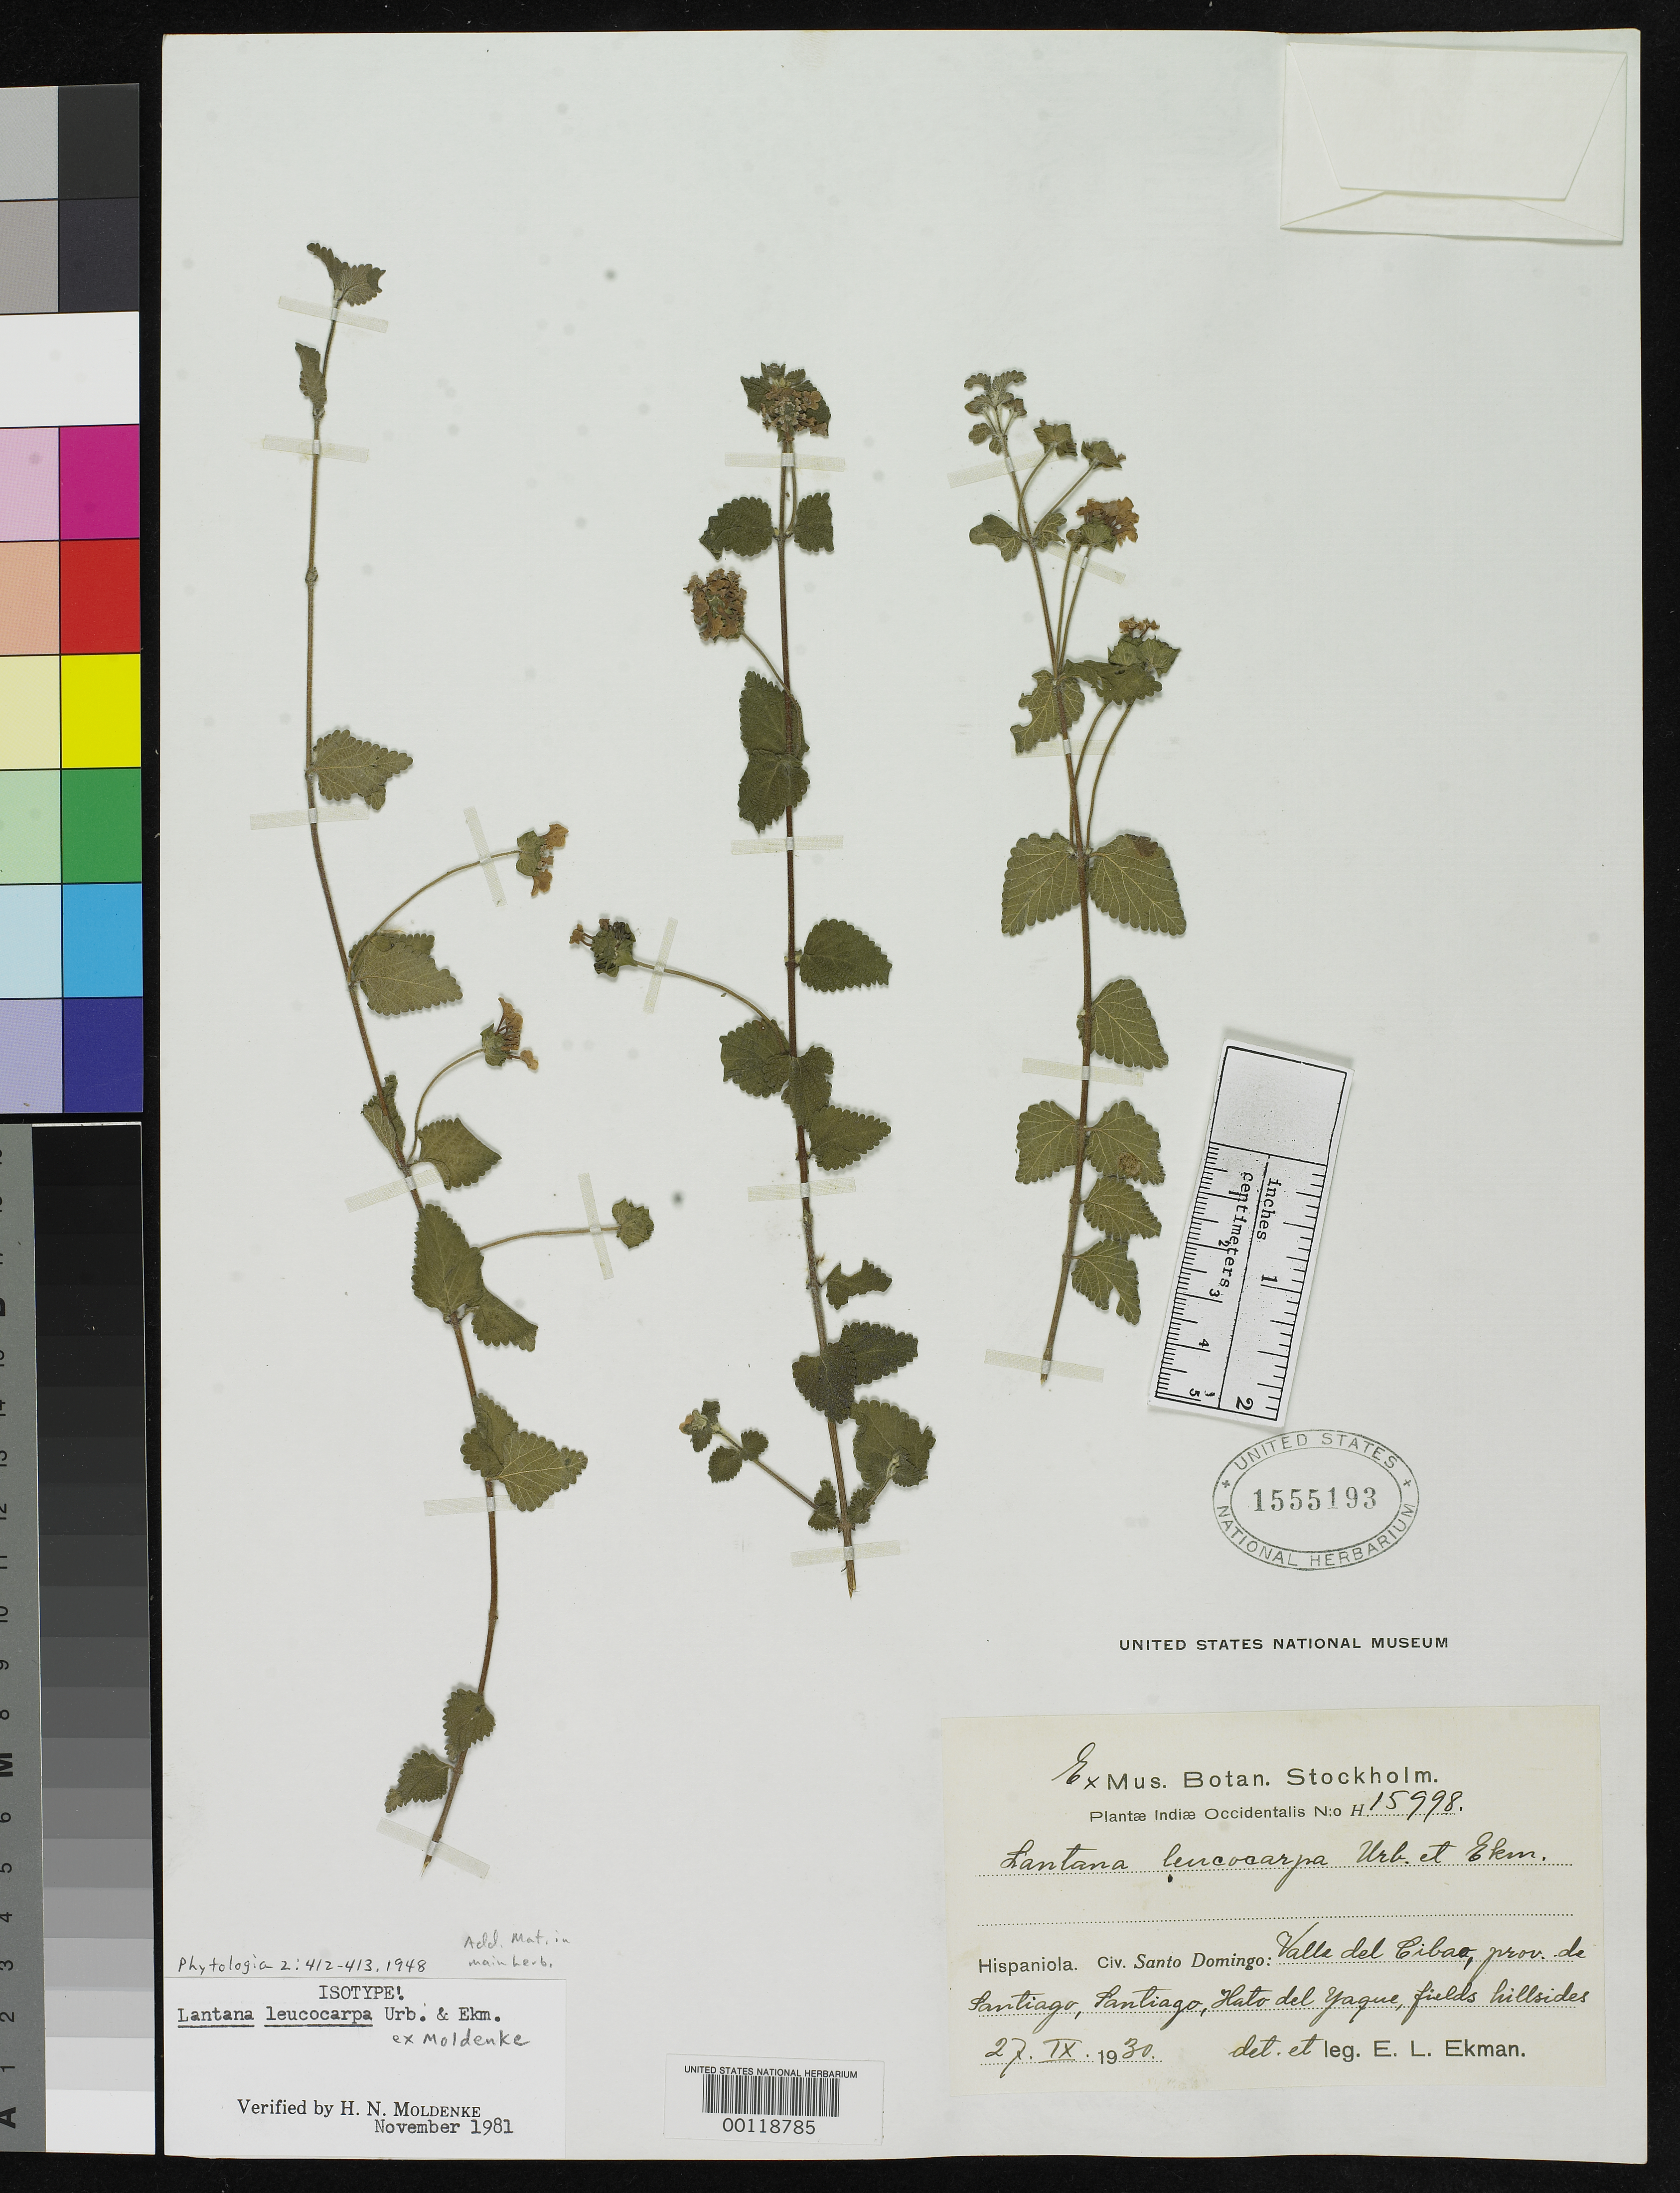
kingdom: Plantae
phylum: Tracheophyta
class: Magnoliopsida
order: Lamiales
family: Verbenaceae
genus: Lantana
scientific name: Lantana leucocarpa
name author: Urb. & Ekman ex Moldenke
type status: Isotype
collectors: E. L. Ekman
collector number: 15998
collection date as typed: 27 Sep 1930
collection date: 1930-09-27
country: Dominican Republic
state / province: Santiago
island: Hispaniola Island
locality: Santo Domingo, Valle de Cibas, Hato del Yaque.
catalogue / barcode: US 1555193